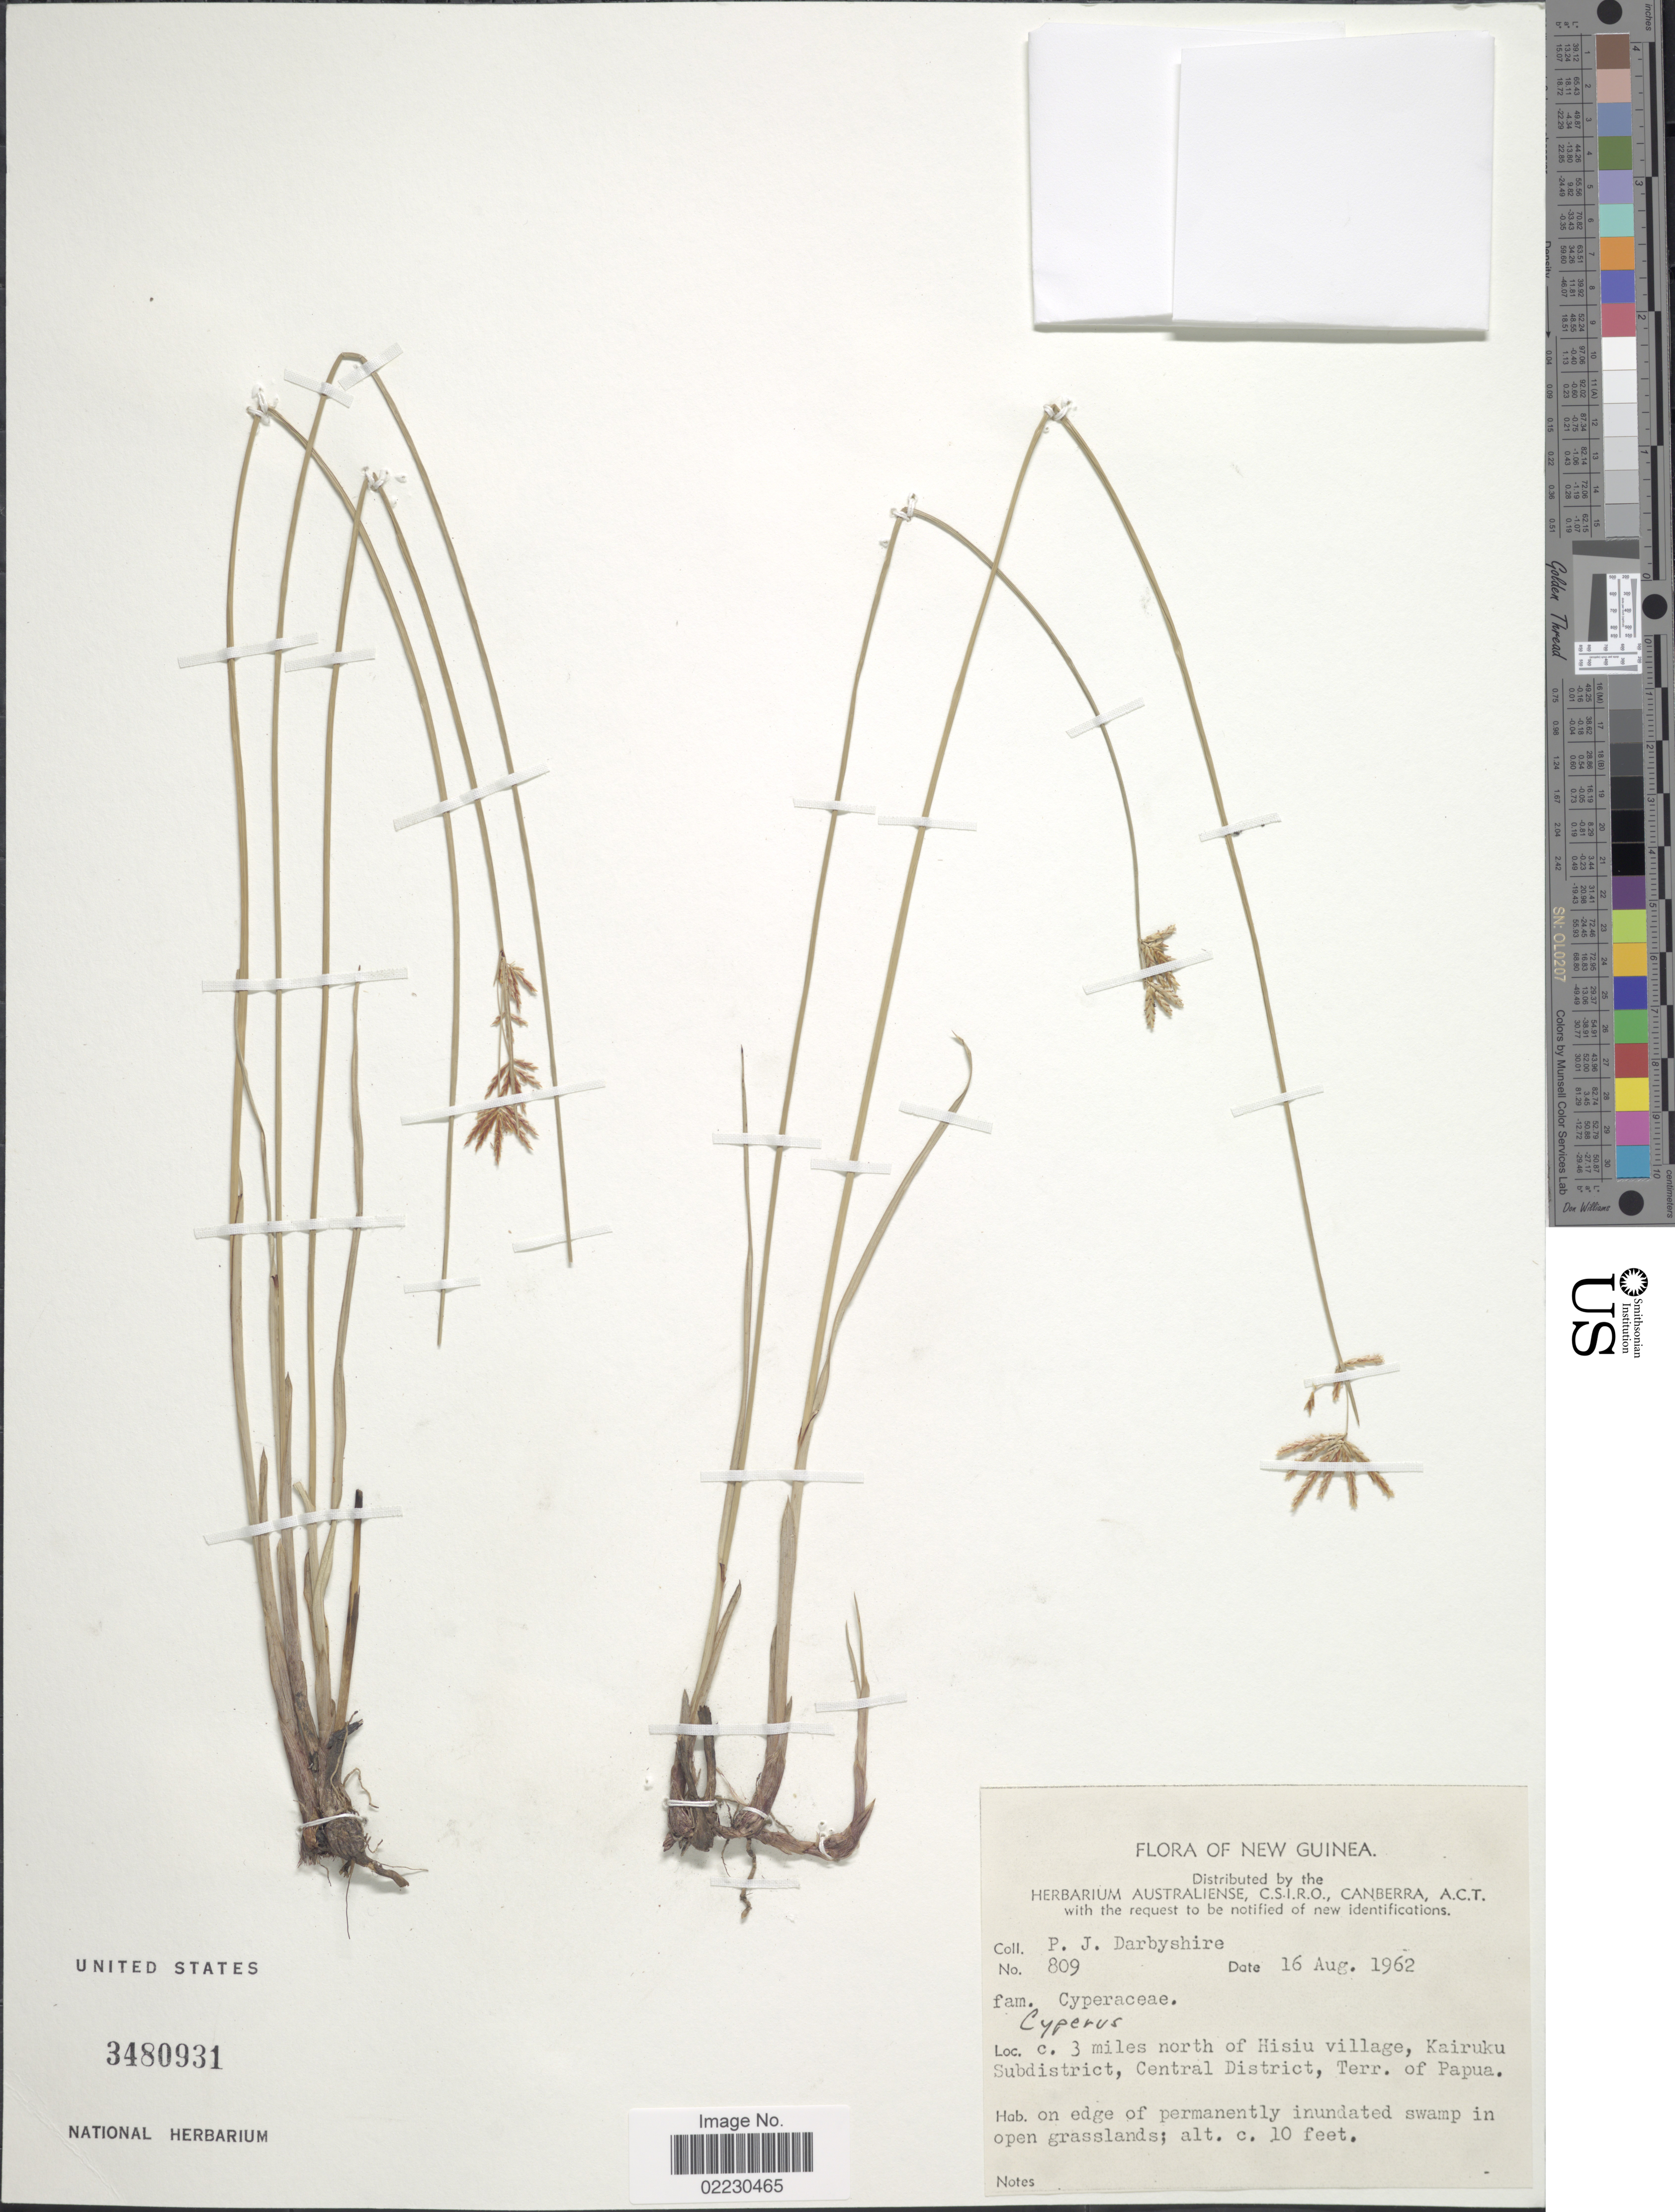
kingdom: Plantae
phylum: Tracheophyta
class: Liliopsida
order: Poales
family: Cyperaceae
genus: Cyperus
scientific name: Cyperus scariosus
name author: R. Br.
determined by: Kern, J. H.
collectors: P. Darbyshire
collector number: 809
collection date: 1962-08-16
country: Papua New Guinea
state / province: Central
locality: C. 3 miles north of Hisiu village, Kairuku Subdistrict, Central District, Terr. Papua, New Guinea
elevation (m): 3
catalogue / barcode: US 3480931